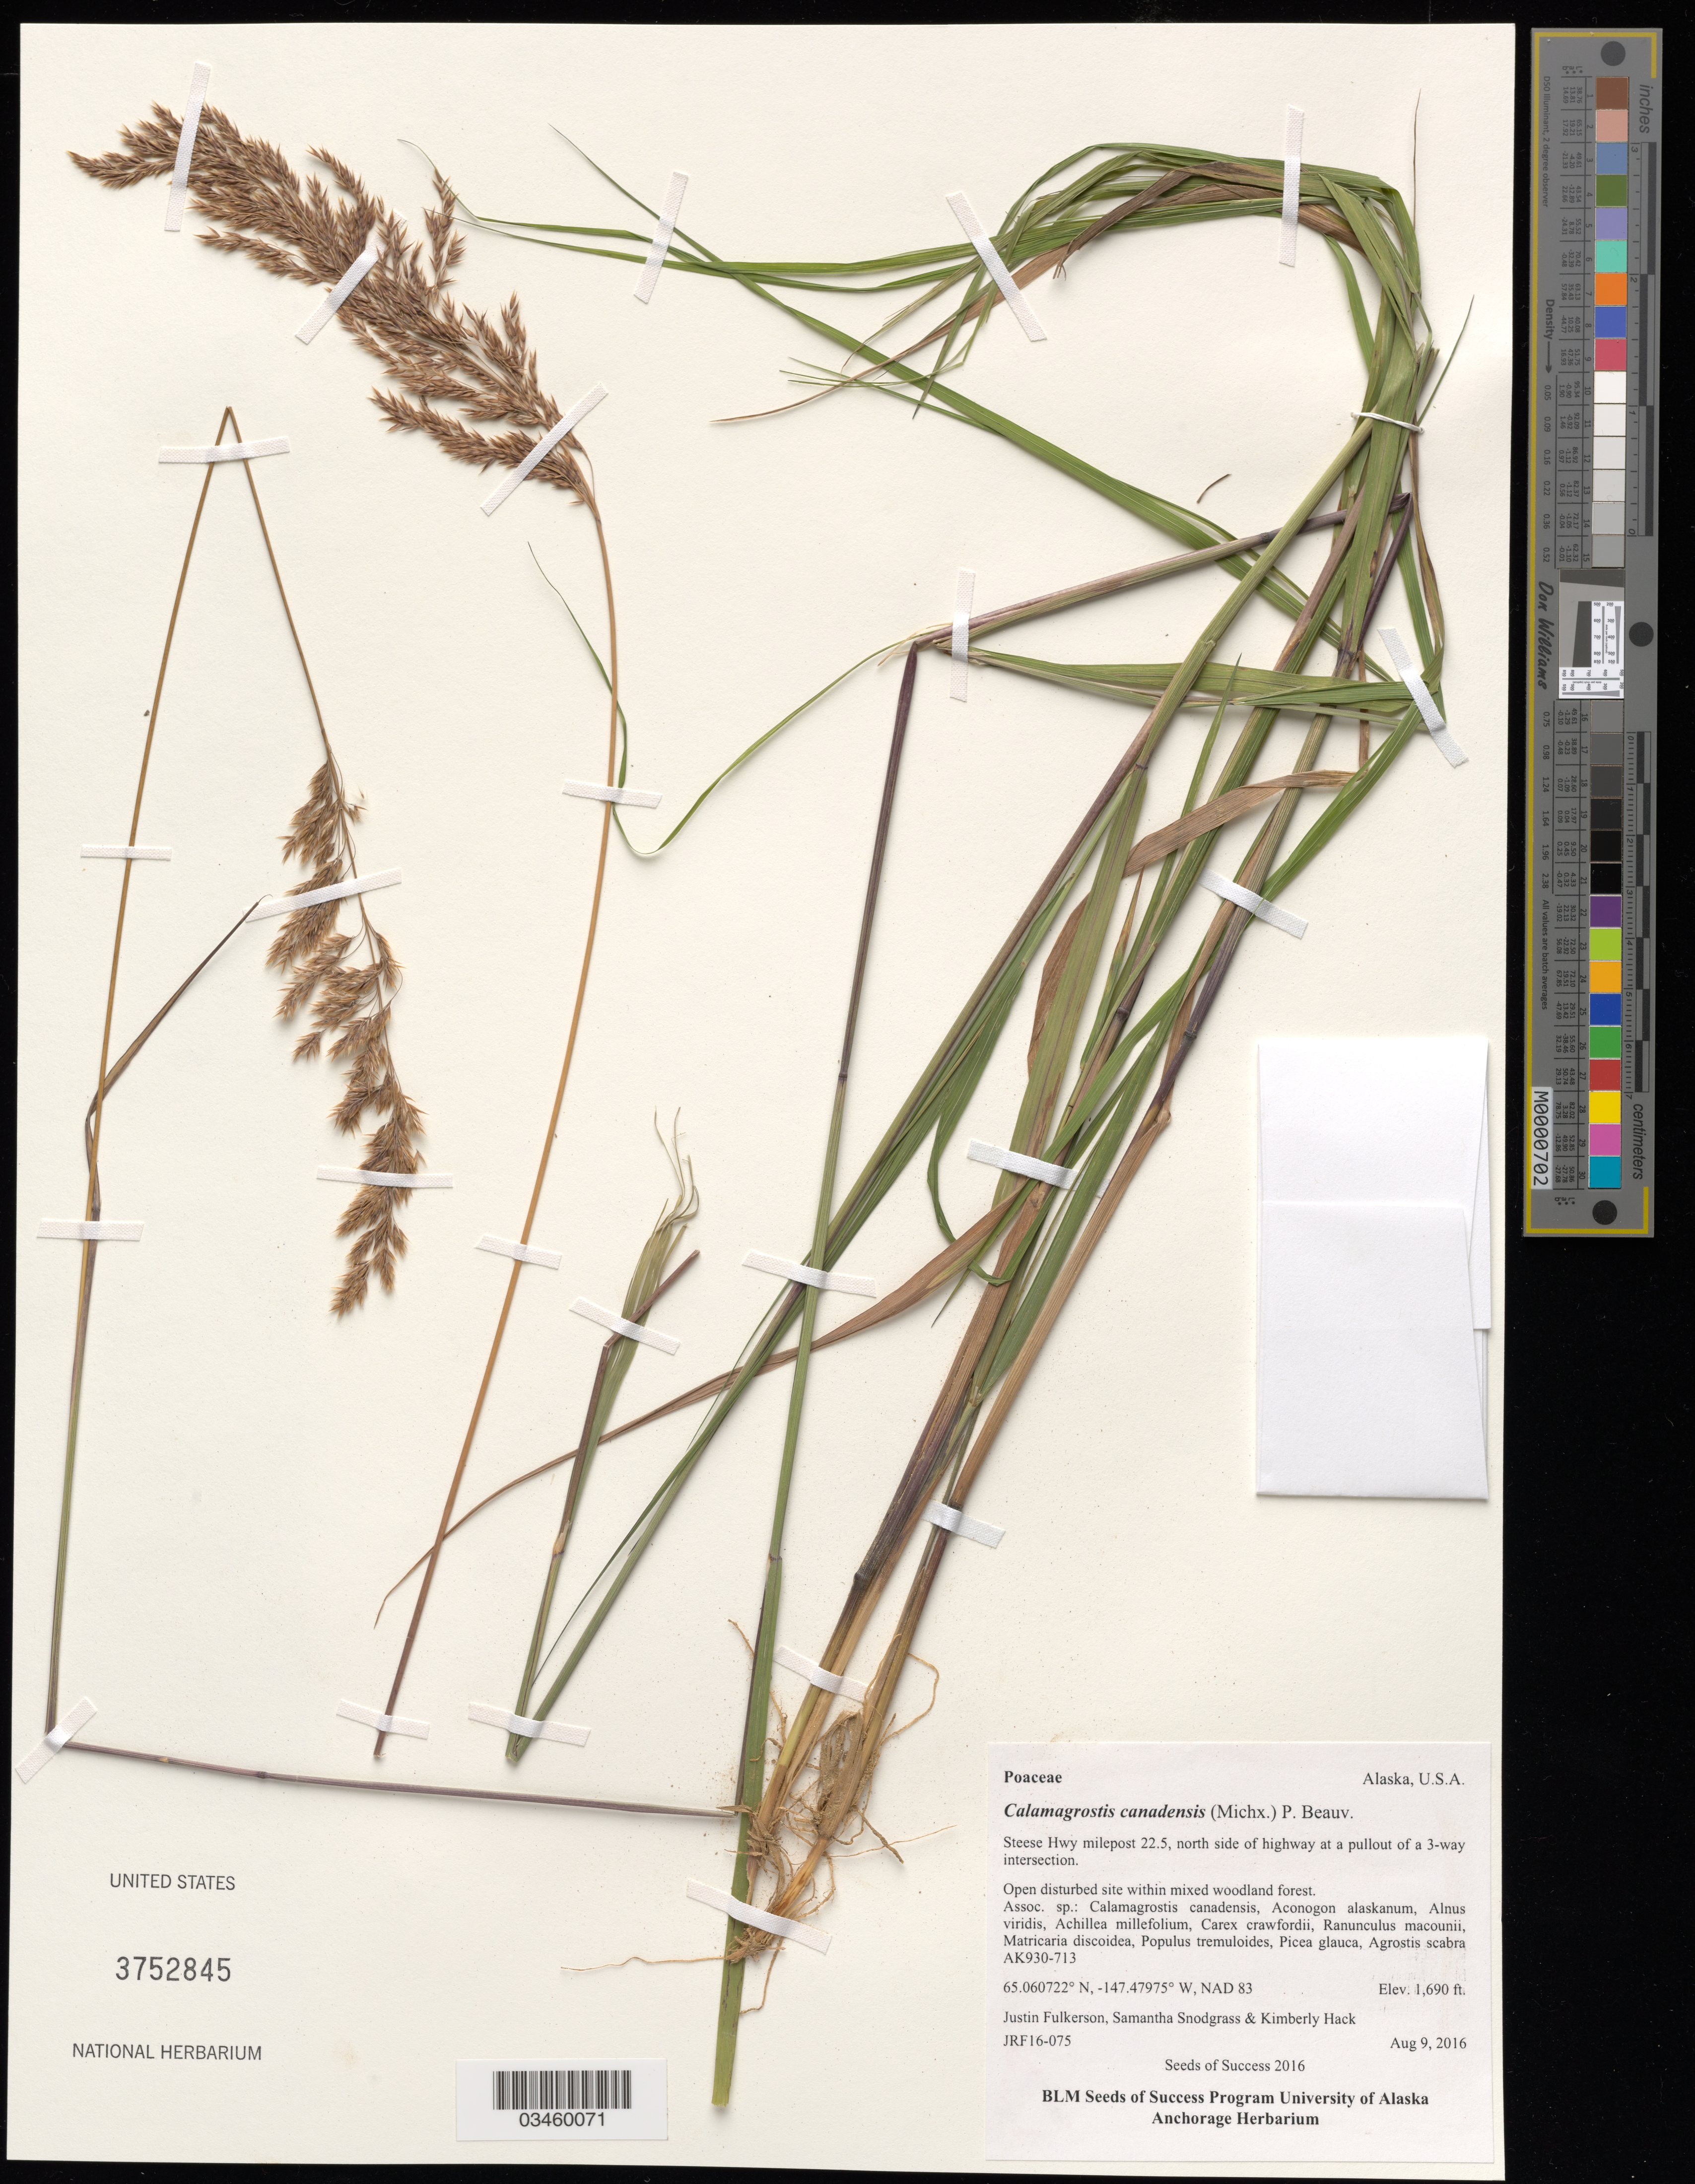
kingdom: Plantae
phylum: Tracheophyta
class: Liliopsida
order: Poales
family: Poaceae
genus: Calamagrostis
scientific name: Calamagrostis canadensis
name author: (Michx.) P. Beauv.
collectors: J. Fulkerson, K. Hack & S. Snodgrass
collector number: AK930-713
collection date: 2016-08-09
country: United States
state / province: Alaska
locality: Steese Hwy milepost 22.5, north side of Hwy at pullout of a 3-way intersection.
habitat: Open disturbed site within mixed woodland forest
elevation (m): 515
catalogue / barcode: US 3752845